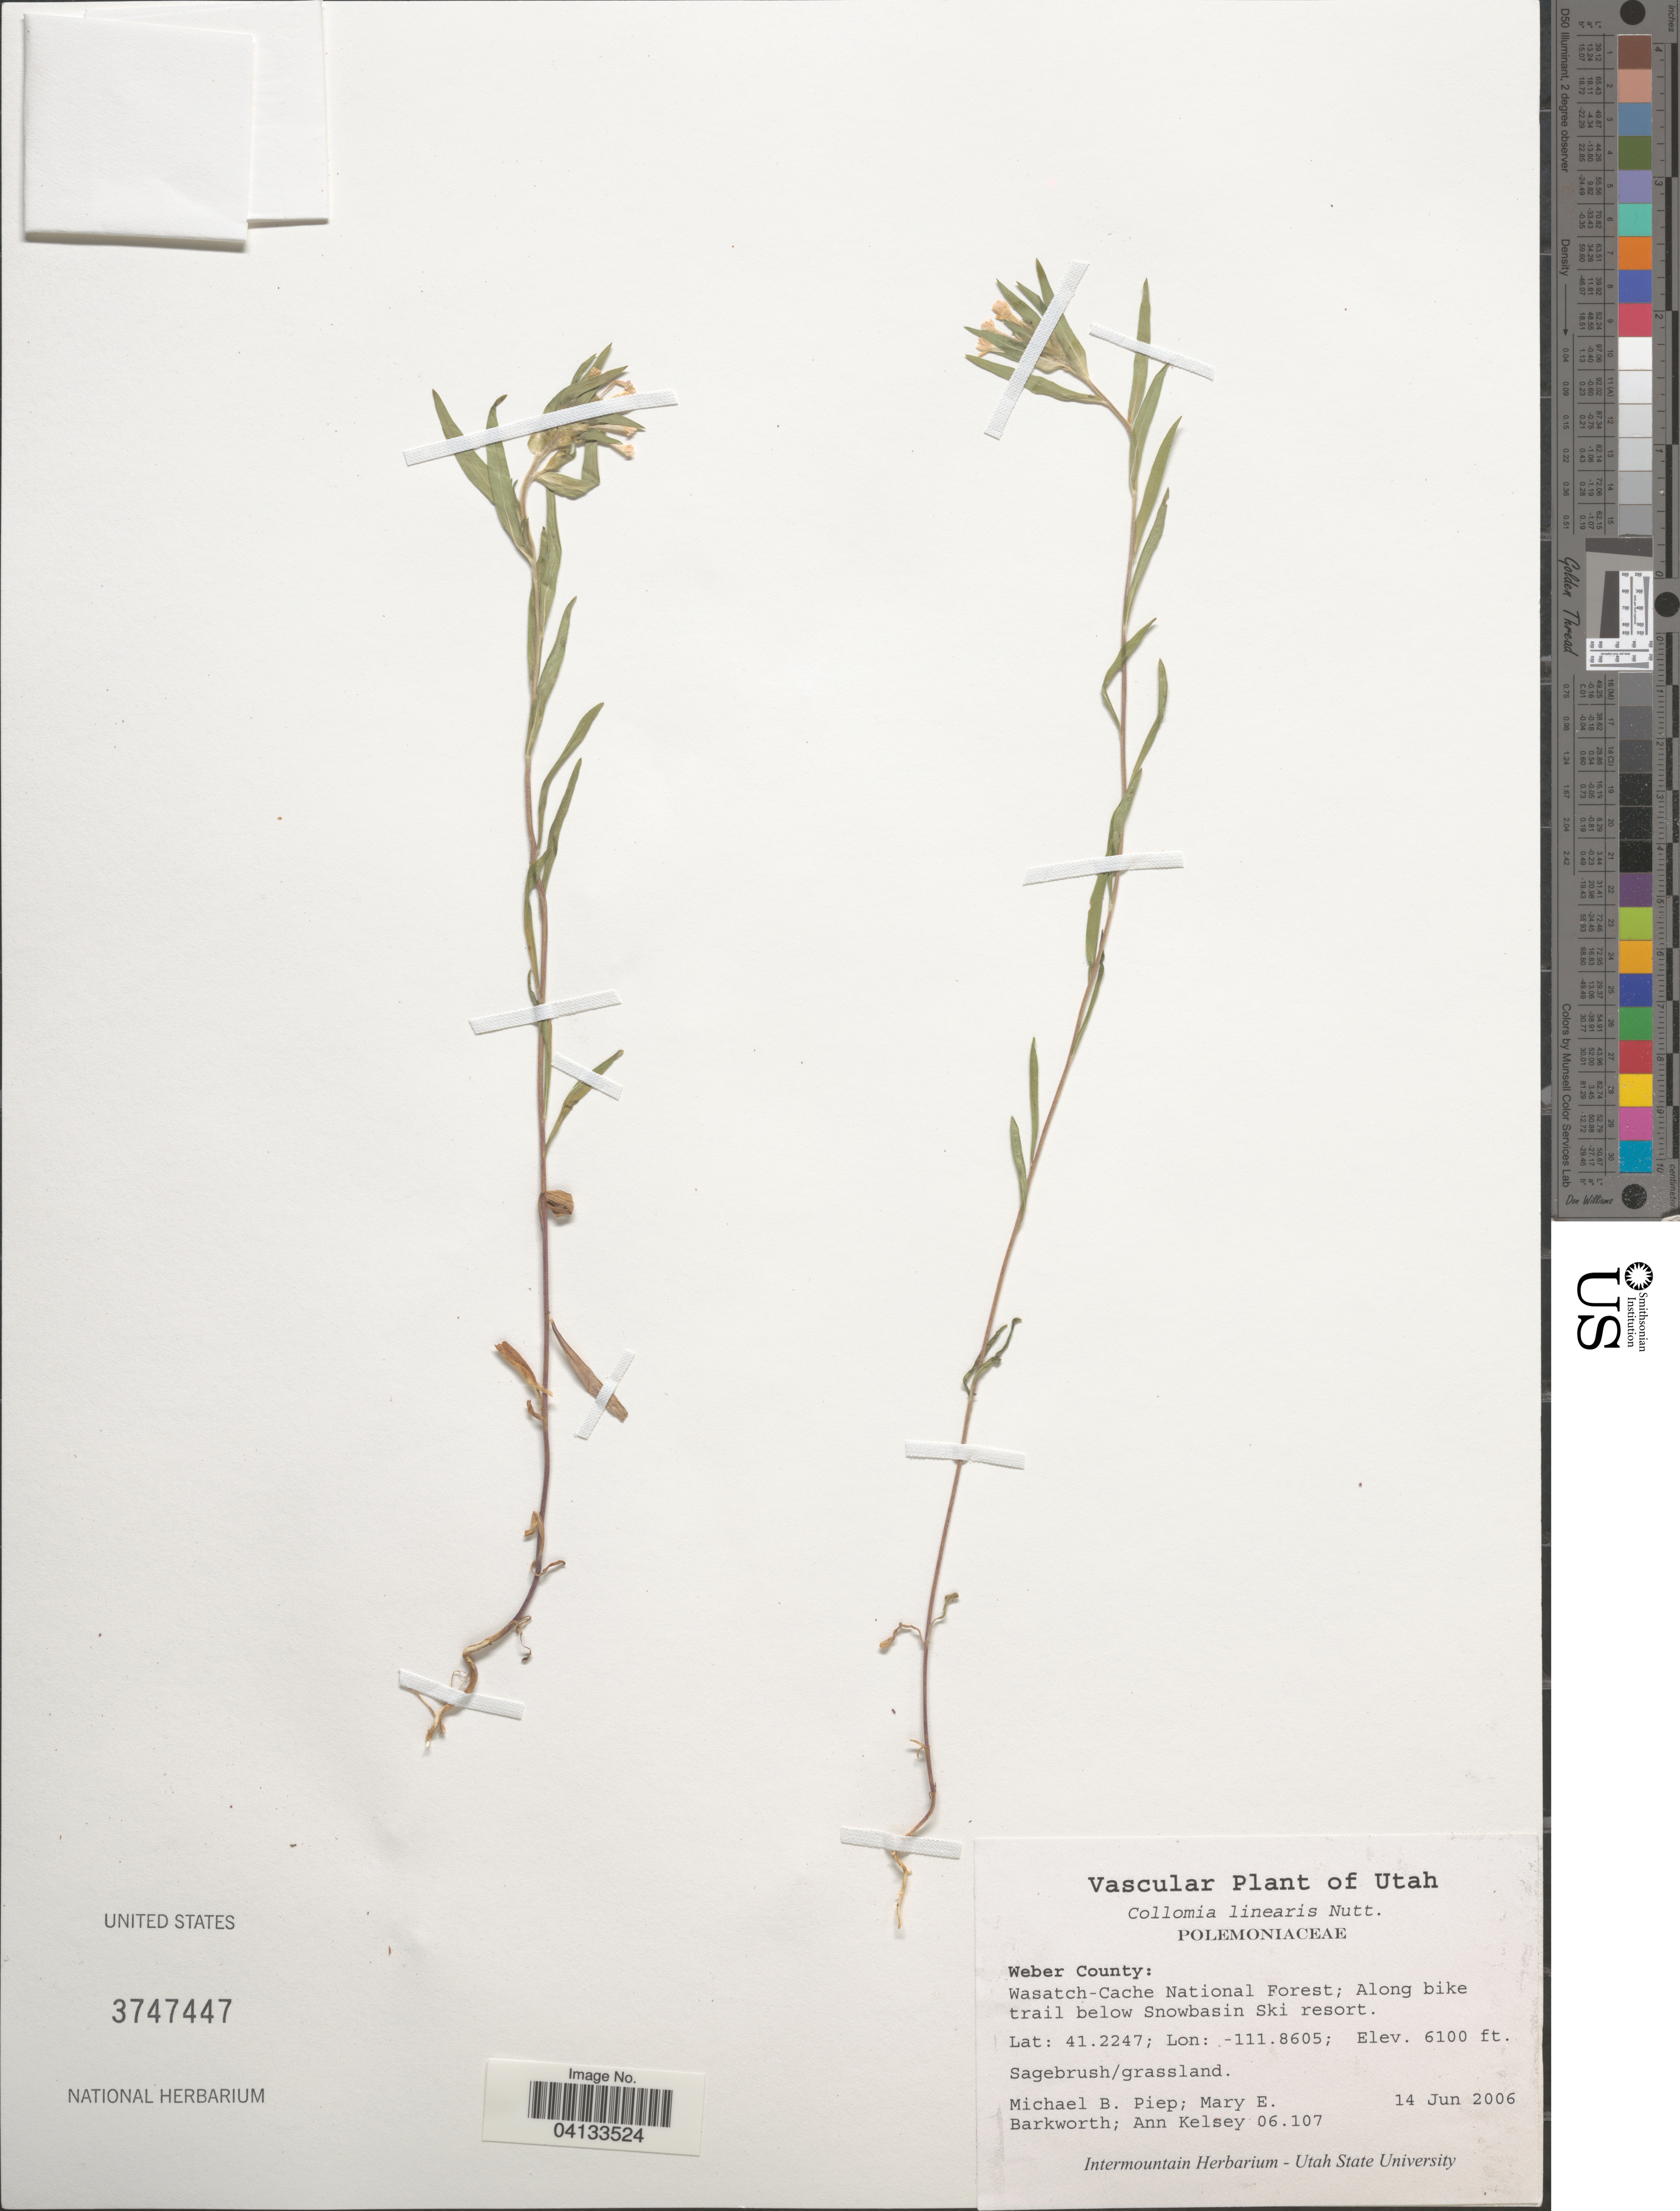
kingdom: Plantae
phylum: Tracheophyta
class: Magnoliopsida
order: Ericales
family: Polemoniaceae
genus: Collomia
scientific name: Collomia linearis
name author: Nutt.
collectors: M. Piep, M. E. Barkworth & A. Kelsey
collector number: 06.107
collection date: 2006-06-14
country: United States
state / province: Utah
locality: Weber County: Wasatch-Cache National Forest; Along bike trail below Snowbasin Ski resort.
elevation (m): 1859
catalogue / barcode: US 3747447